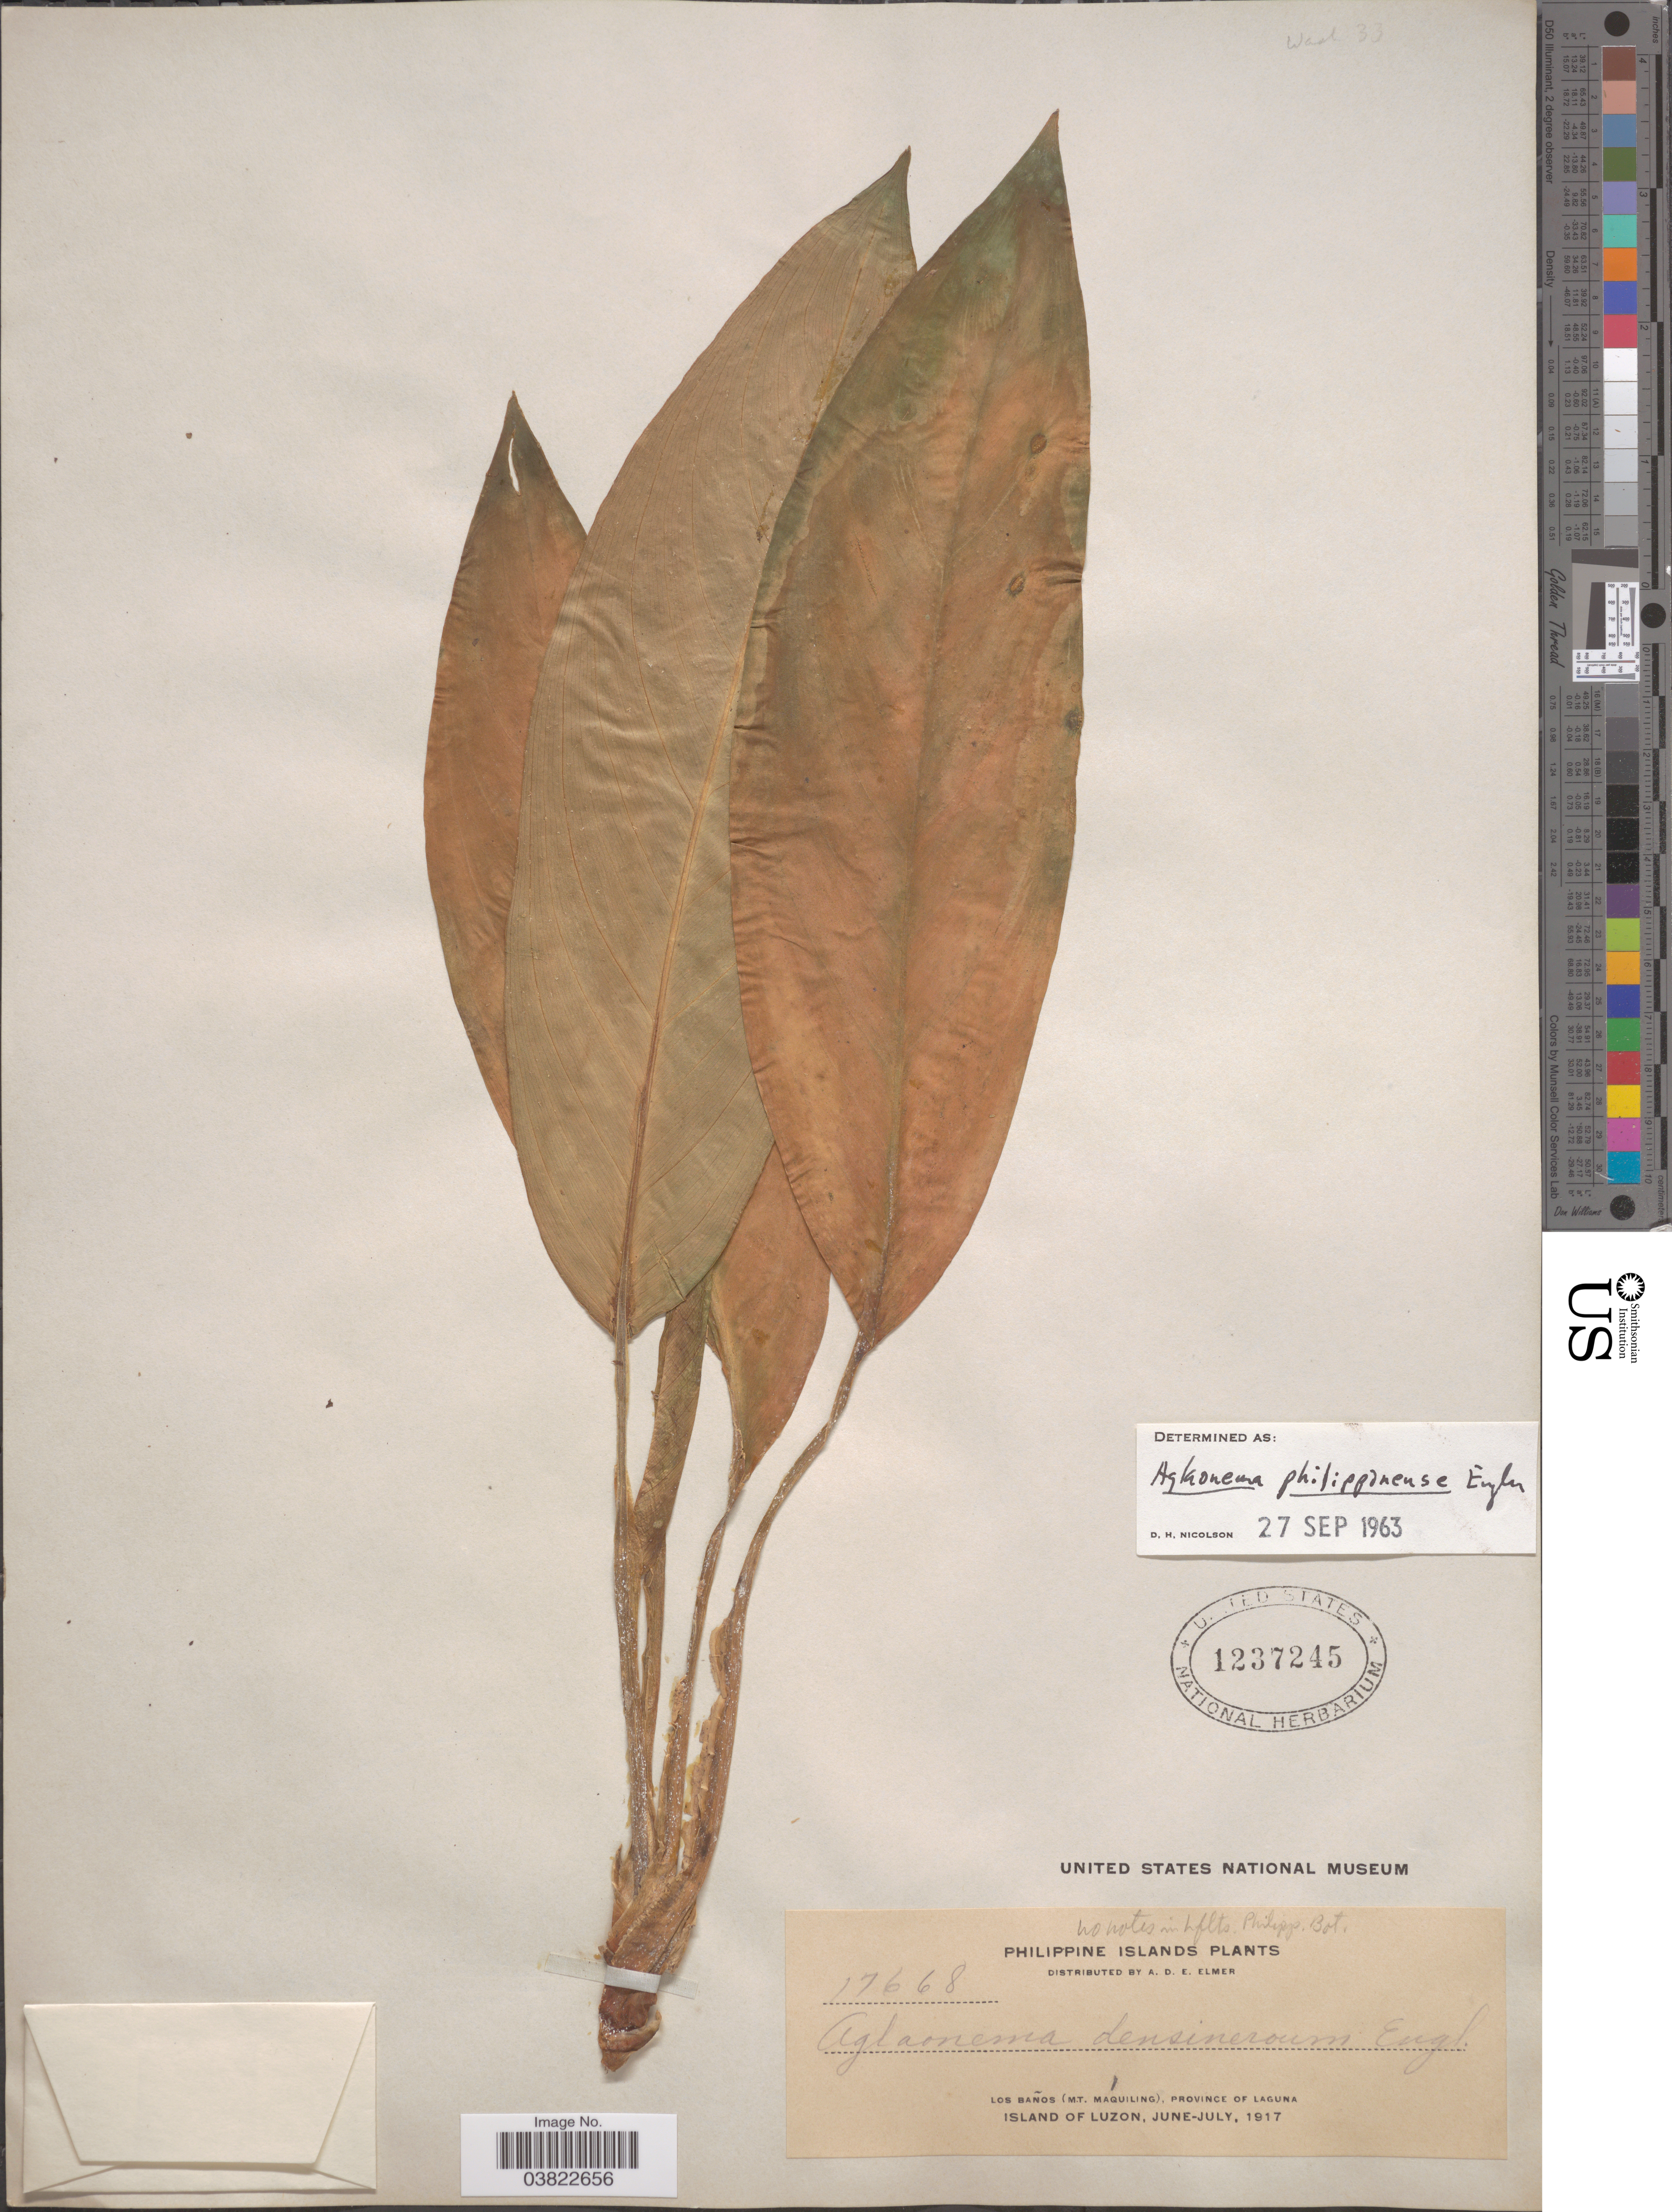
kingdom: Plantae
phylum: Tracheophyta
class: Liliopsida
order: Alismatales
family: Araceae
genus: Aglaonema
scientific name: Aglaonema philippinense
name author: Engl.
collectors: A. D. E. Elmer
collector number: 17668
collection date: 1917-06/1917-07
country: Philippines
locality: Los Baños (Mt. Maquiling), Province of Laguna. Island of Luzon.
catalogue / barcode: US 1237245